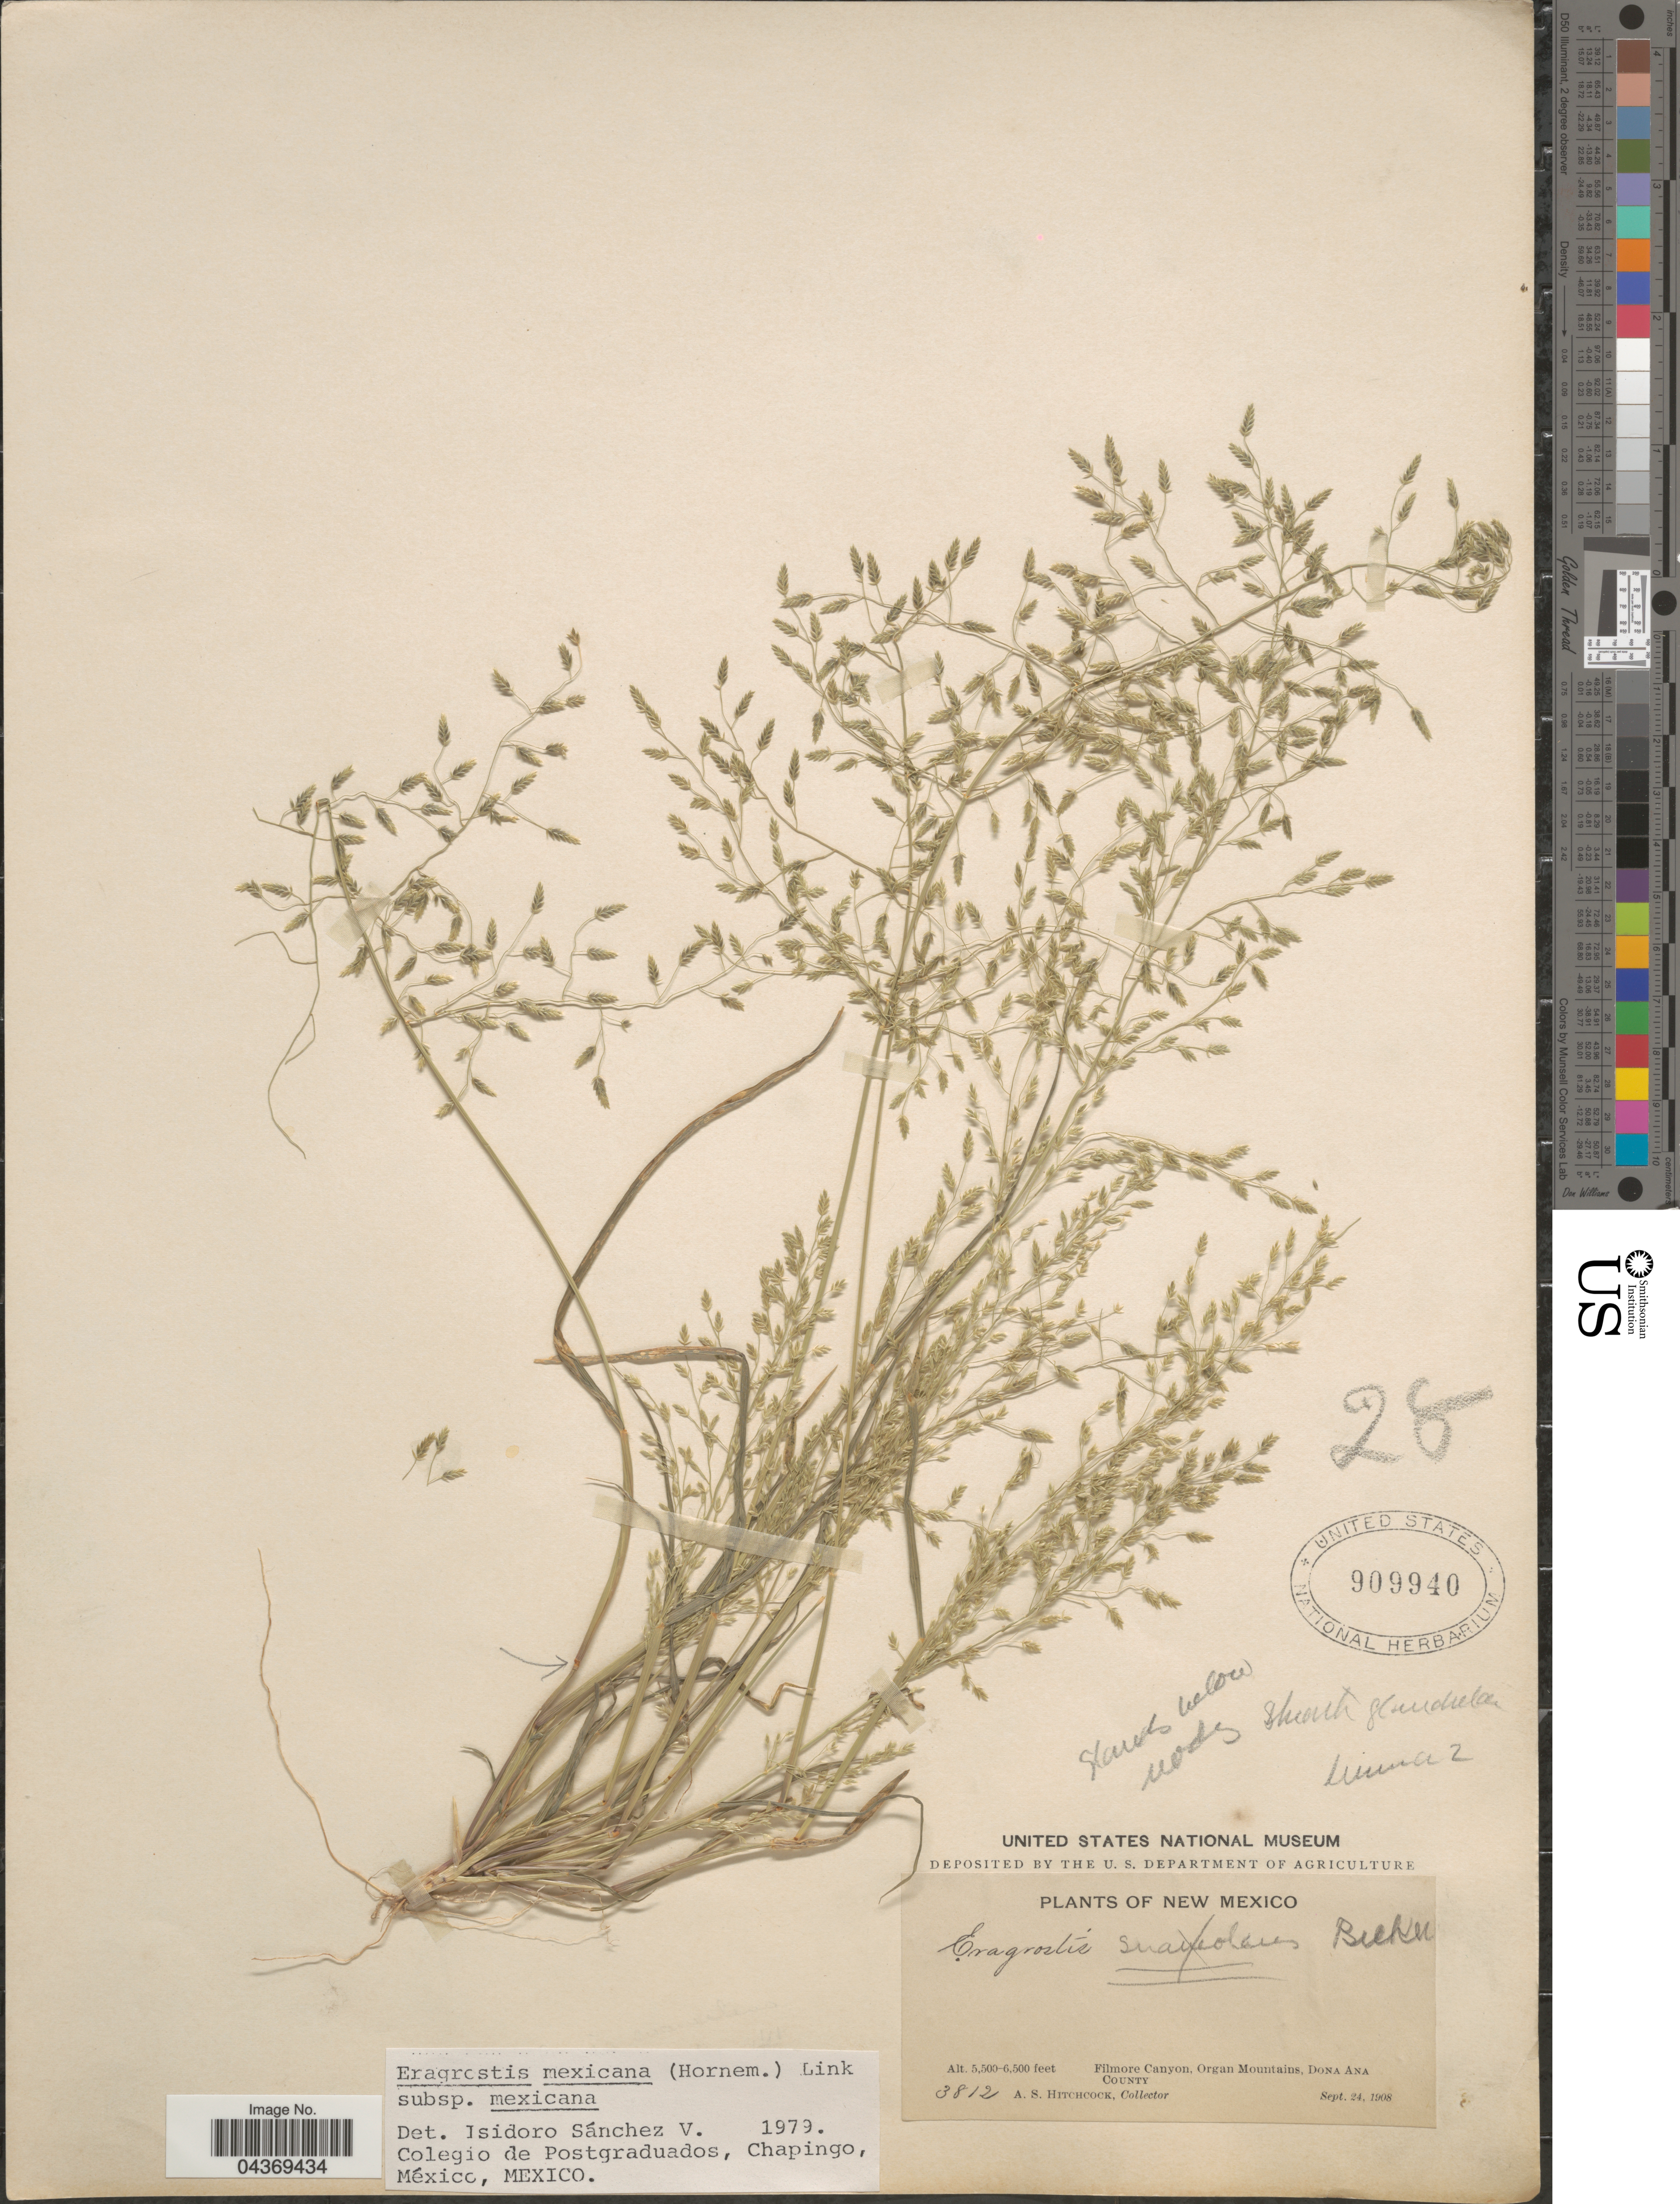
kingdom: Plantae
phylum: Tracheophyta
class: Liliopsida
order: Poales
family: Poaceae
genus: Eragrostis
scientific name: Eragrostis mexicana subsp. mexicana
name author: (Hornem.) Link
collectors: A. S. Hitchcock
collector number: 3812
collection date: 1908-09-24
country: United States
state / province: New Mexico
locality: Filmore Canyon, Organ Mountains, Dona Ana County.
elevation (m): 1676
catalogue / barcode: US 909940